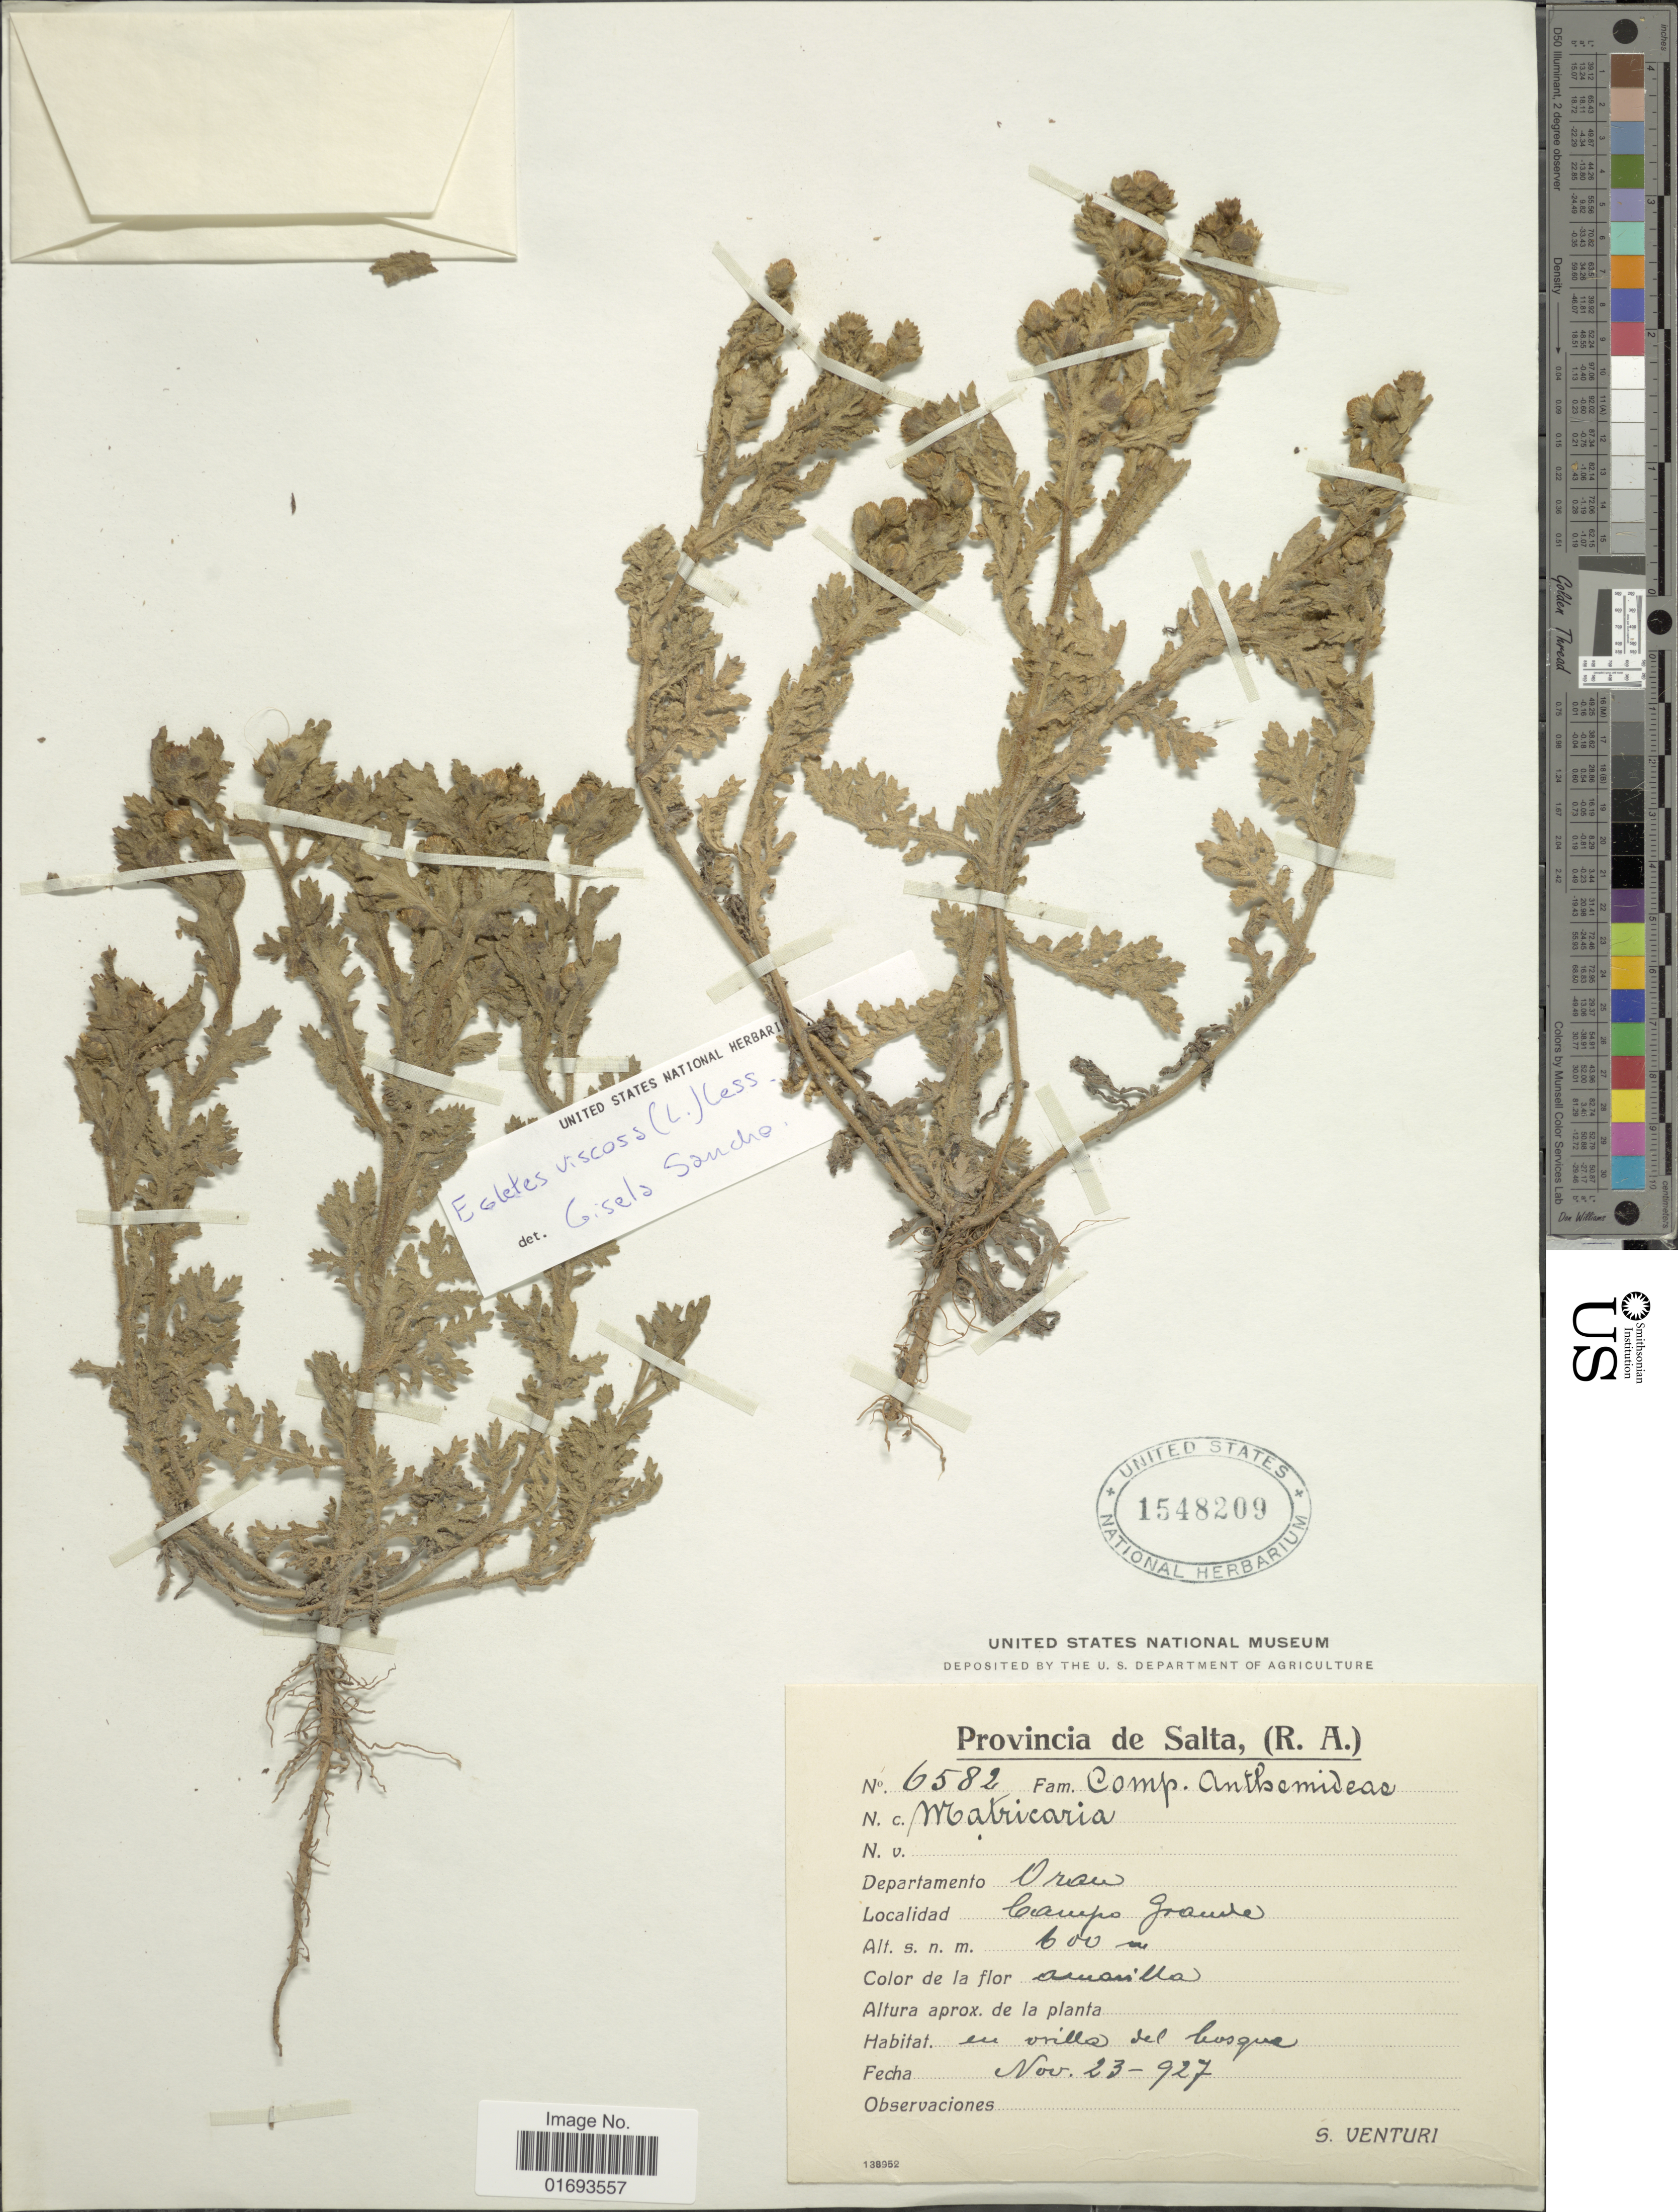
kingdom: Plantae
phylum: Tracheophyta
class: Magnoliopsida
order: Asterales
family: Asteraceae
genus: Egletes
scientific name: Egletes viscosa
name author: (L.) Less.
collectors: S. Venturi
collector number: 6582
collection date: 1927-11-23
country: Argentina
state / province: Salta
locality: Provincia de Salta, (R. A). Departamento Oran. Campo Grande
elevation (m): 600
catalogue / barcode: US 1548209